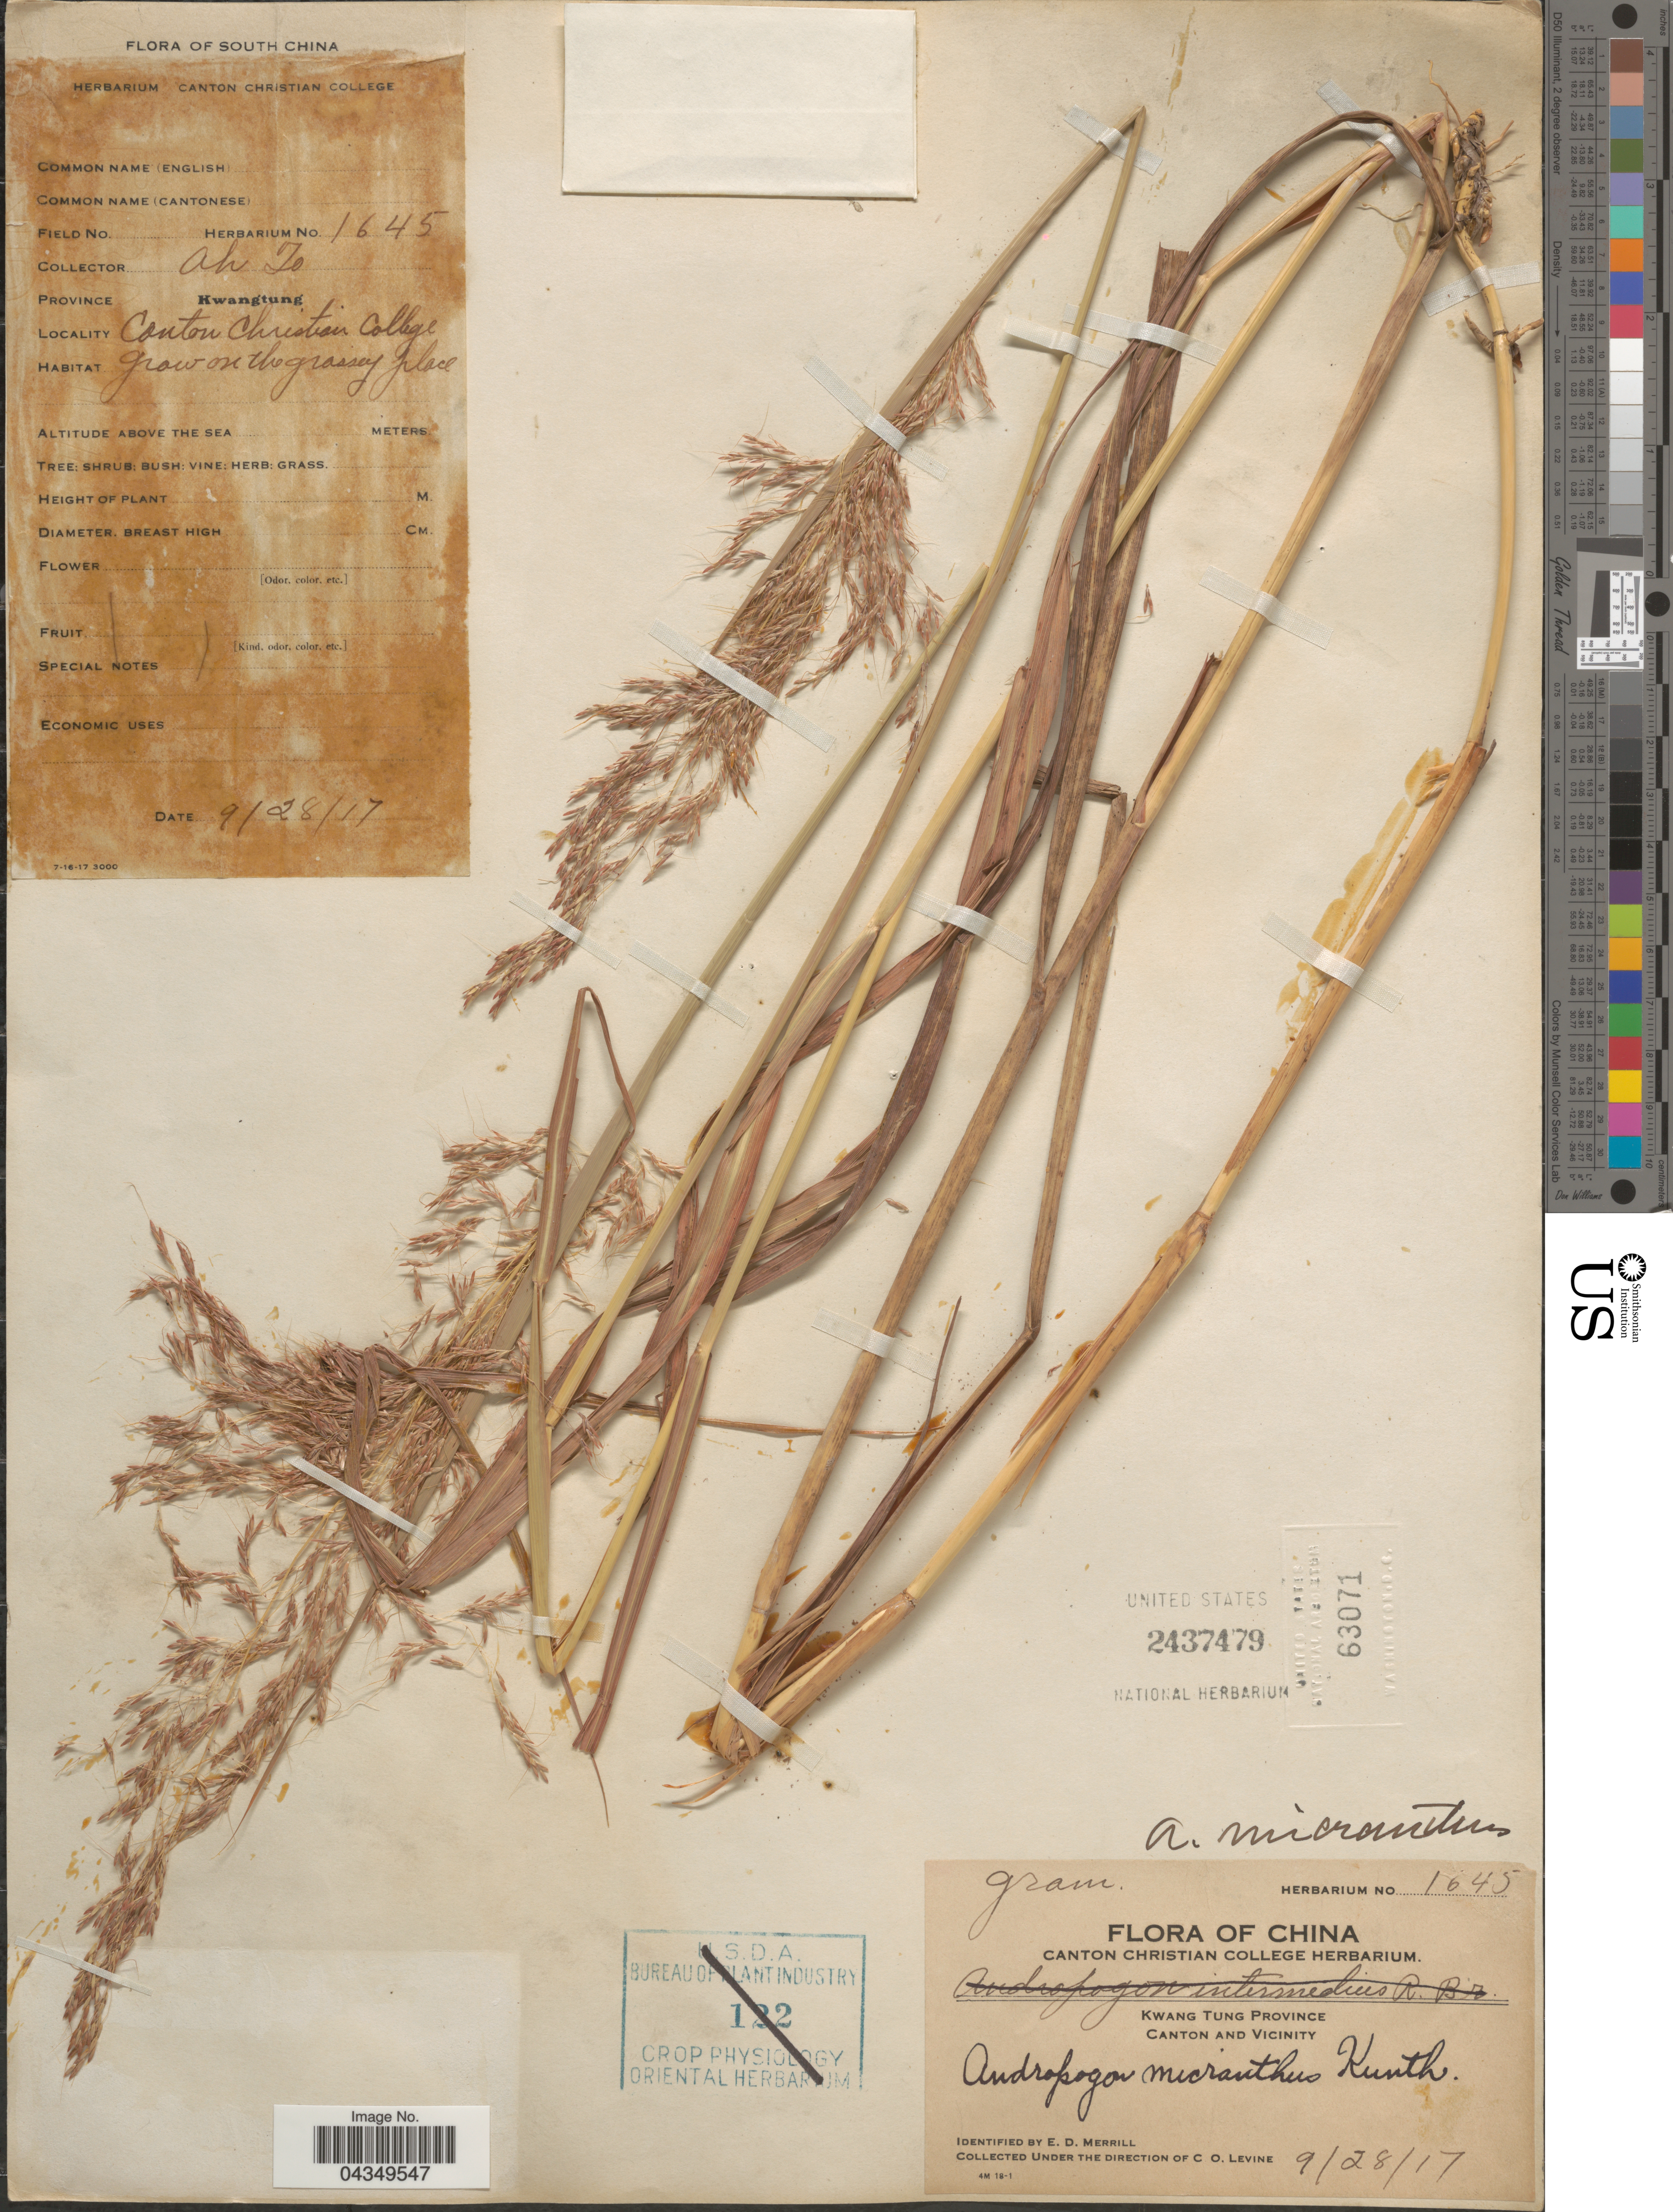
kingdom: Plantae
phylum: Tracheophyta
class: Liliopsida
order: Poales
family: Poaceae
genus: Capillipedium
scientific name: Capillipedium parviflorum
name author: (R. Br.) Stapf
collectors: Ah To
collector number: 19645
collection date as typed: Transcribed d/m/y: 28/9/17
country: China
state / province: Guangdong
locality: Province Kwangtung. Canton Christian College. Canton and Vicinity. South China.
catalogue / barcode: US 2437479